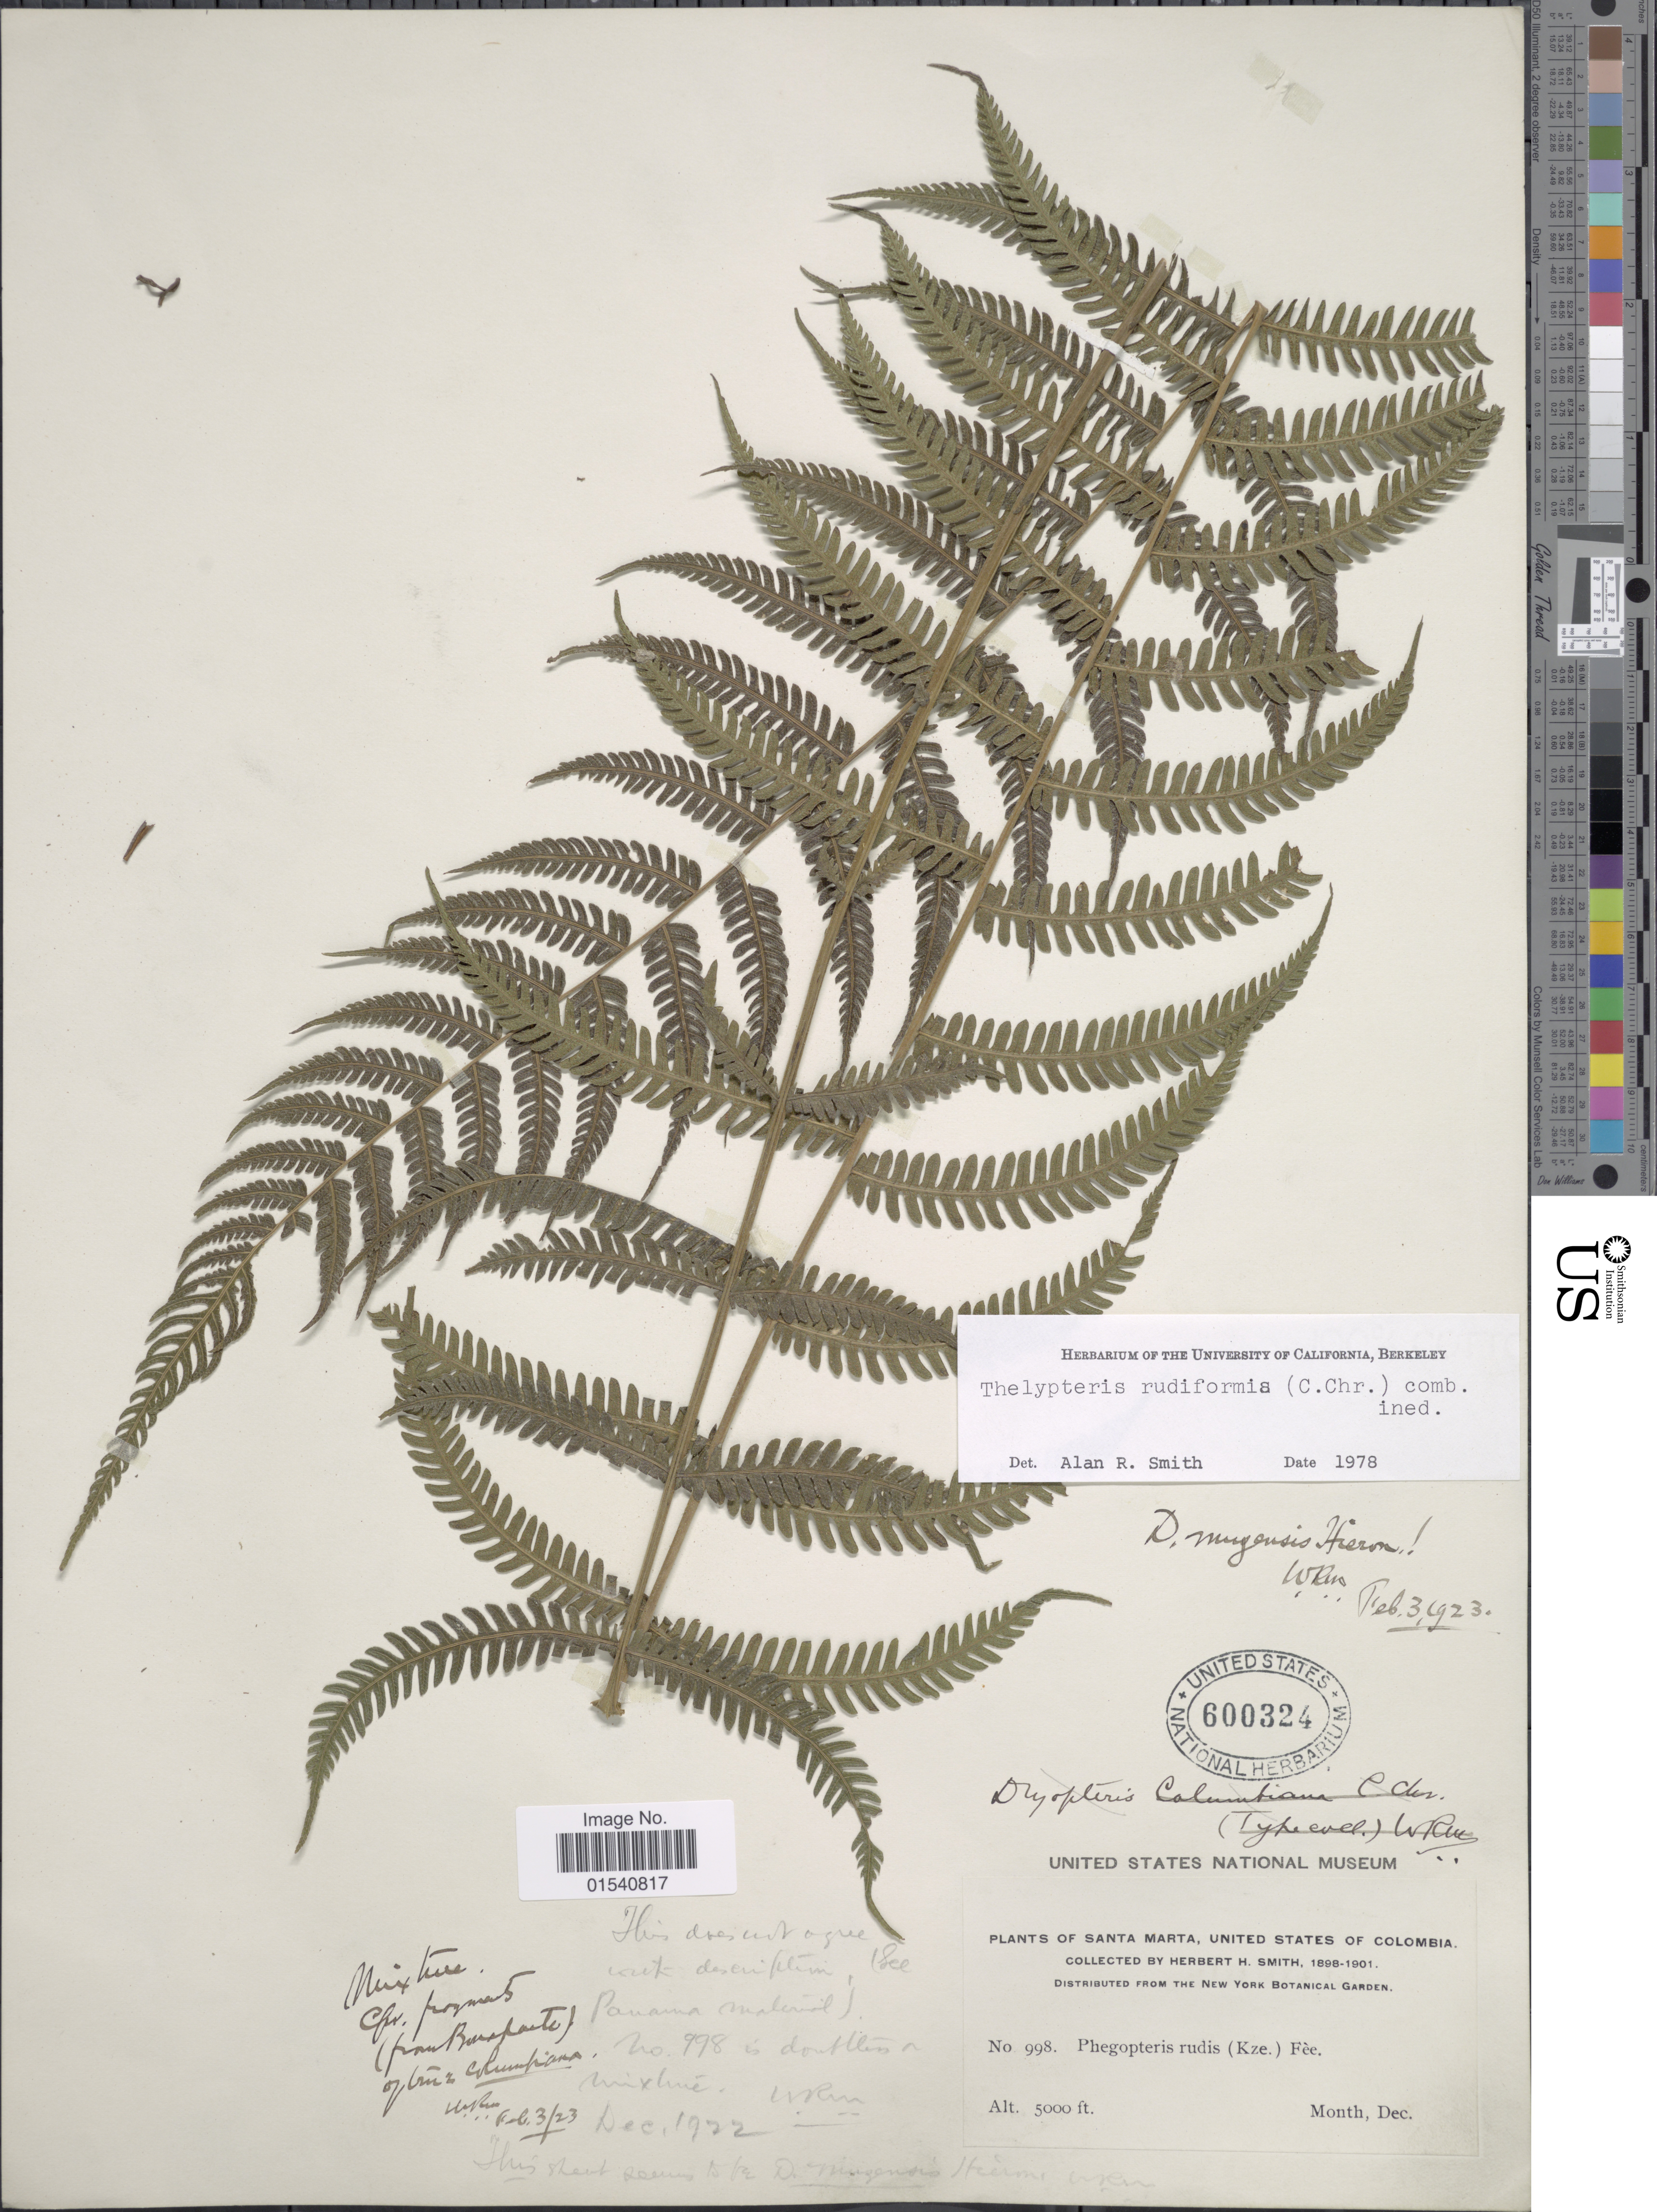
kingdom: Plantae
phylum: Tracheophyta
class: Polypodiopsida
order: Polypodiales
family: Thelypteridaceae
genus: Amauropelta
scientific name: Amauropelta rudiformis (C. Chr.) comb. nov., ined 2015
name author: (C. Chr.)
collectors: Herbert H. Smith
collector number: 998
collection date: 1898-12/1901-12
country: Colombia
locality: Santa Marta, United States of Colombia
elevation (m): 1524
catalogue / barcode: US 600324